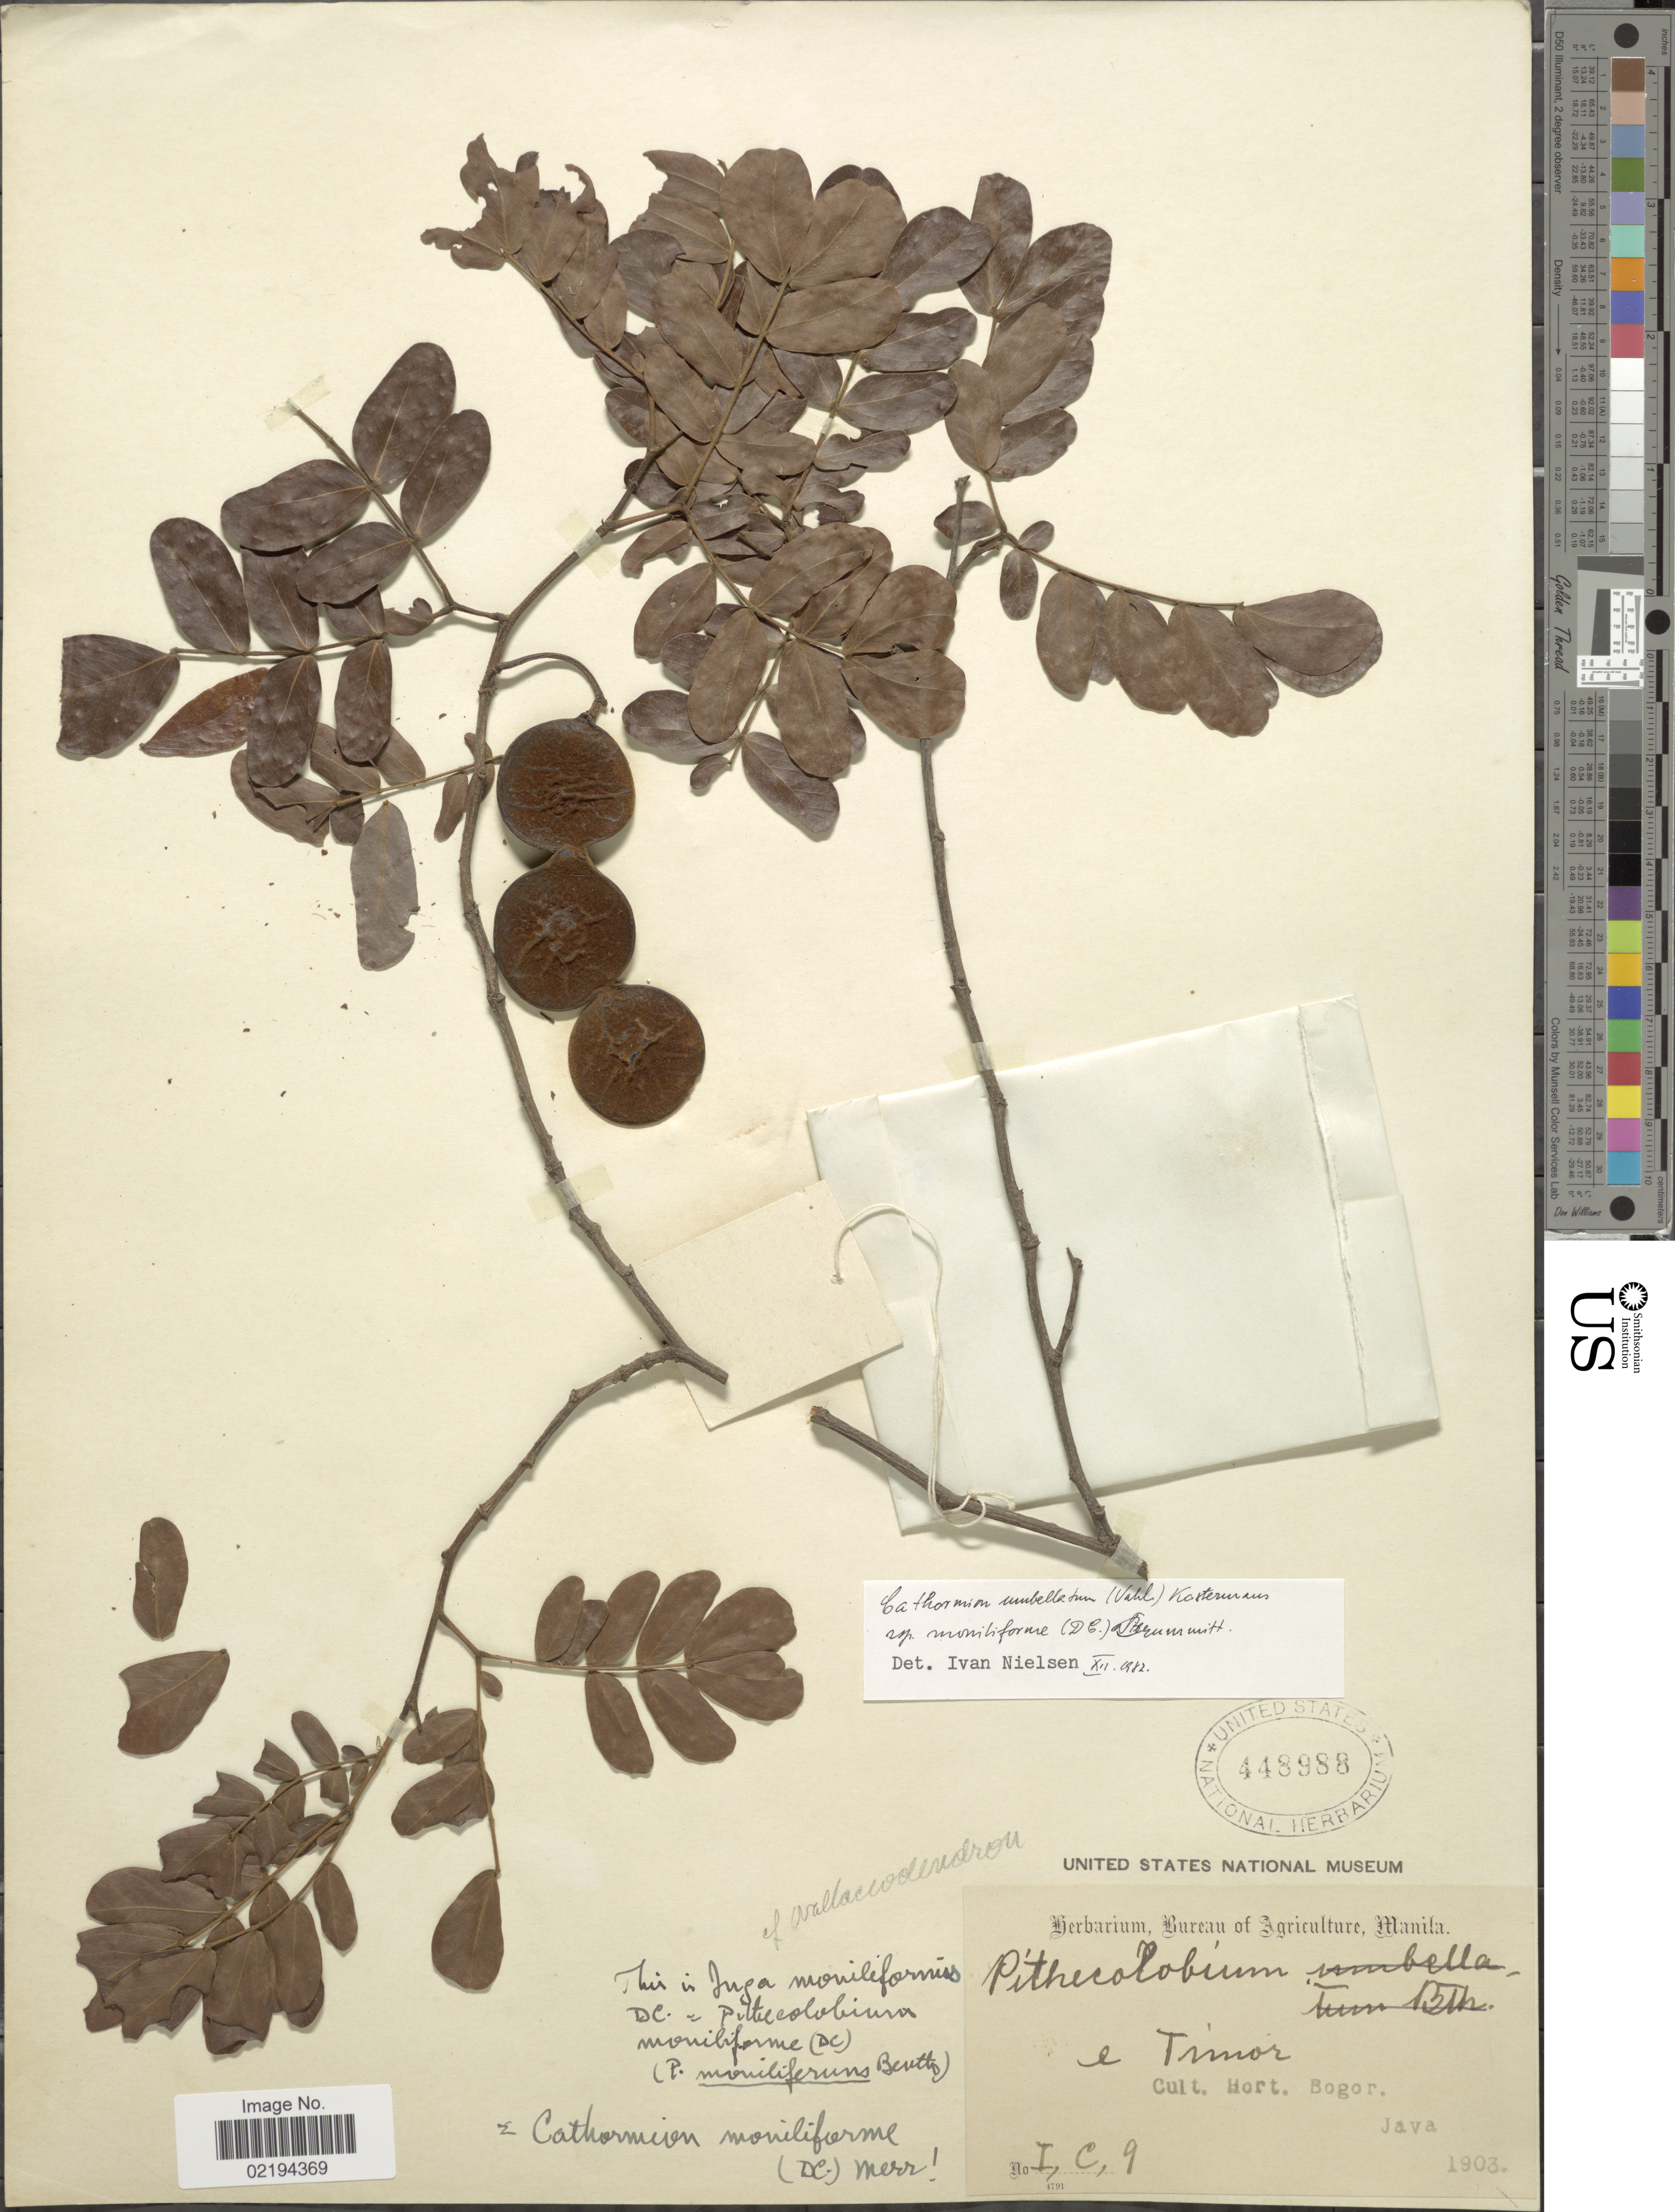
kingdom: Plantae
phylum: Tracheophyta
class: Magnoliopsida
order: Fabales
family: Fabaceae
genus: Albizia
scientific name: Albizia moniliforme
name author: (DC.) F. Muell.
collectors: ex Herb. Bur. Agric. Manila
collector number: I, C, 9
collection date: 1903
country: Indonesia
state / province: Java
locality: E Timor [interpreted], Cult. Hort. Begor.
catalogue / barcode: US 448988